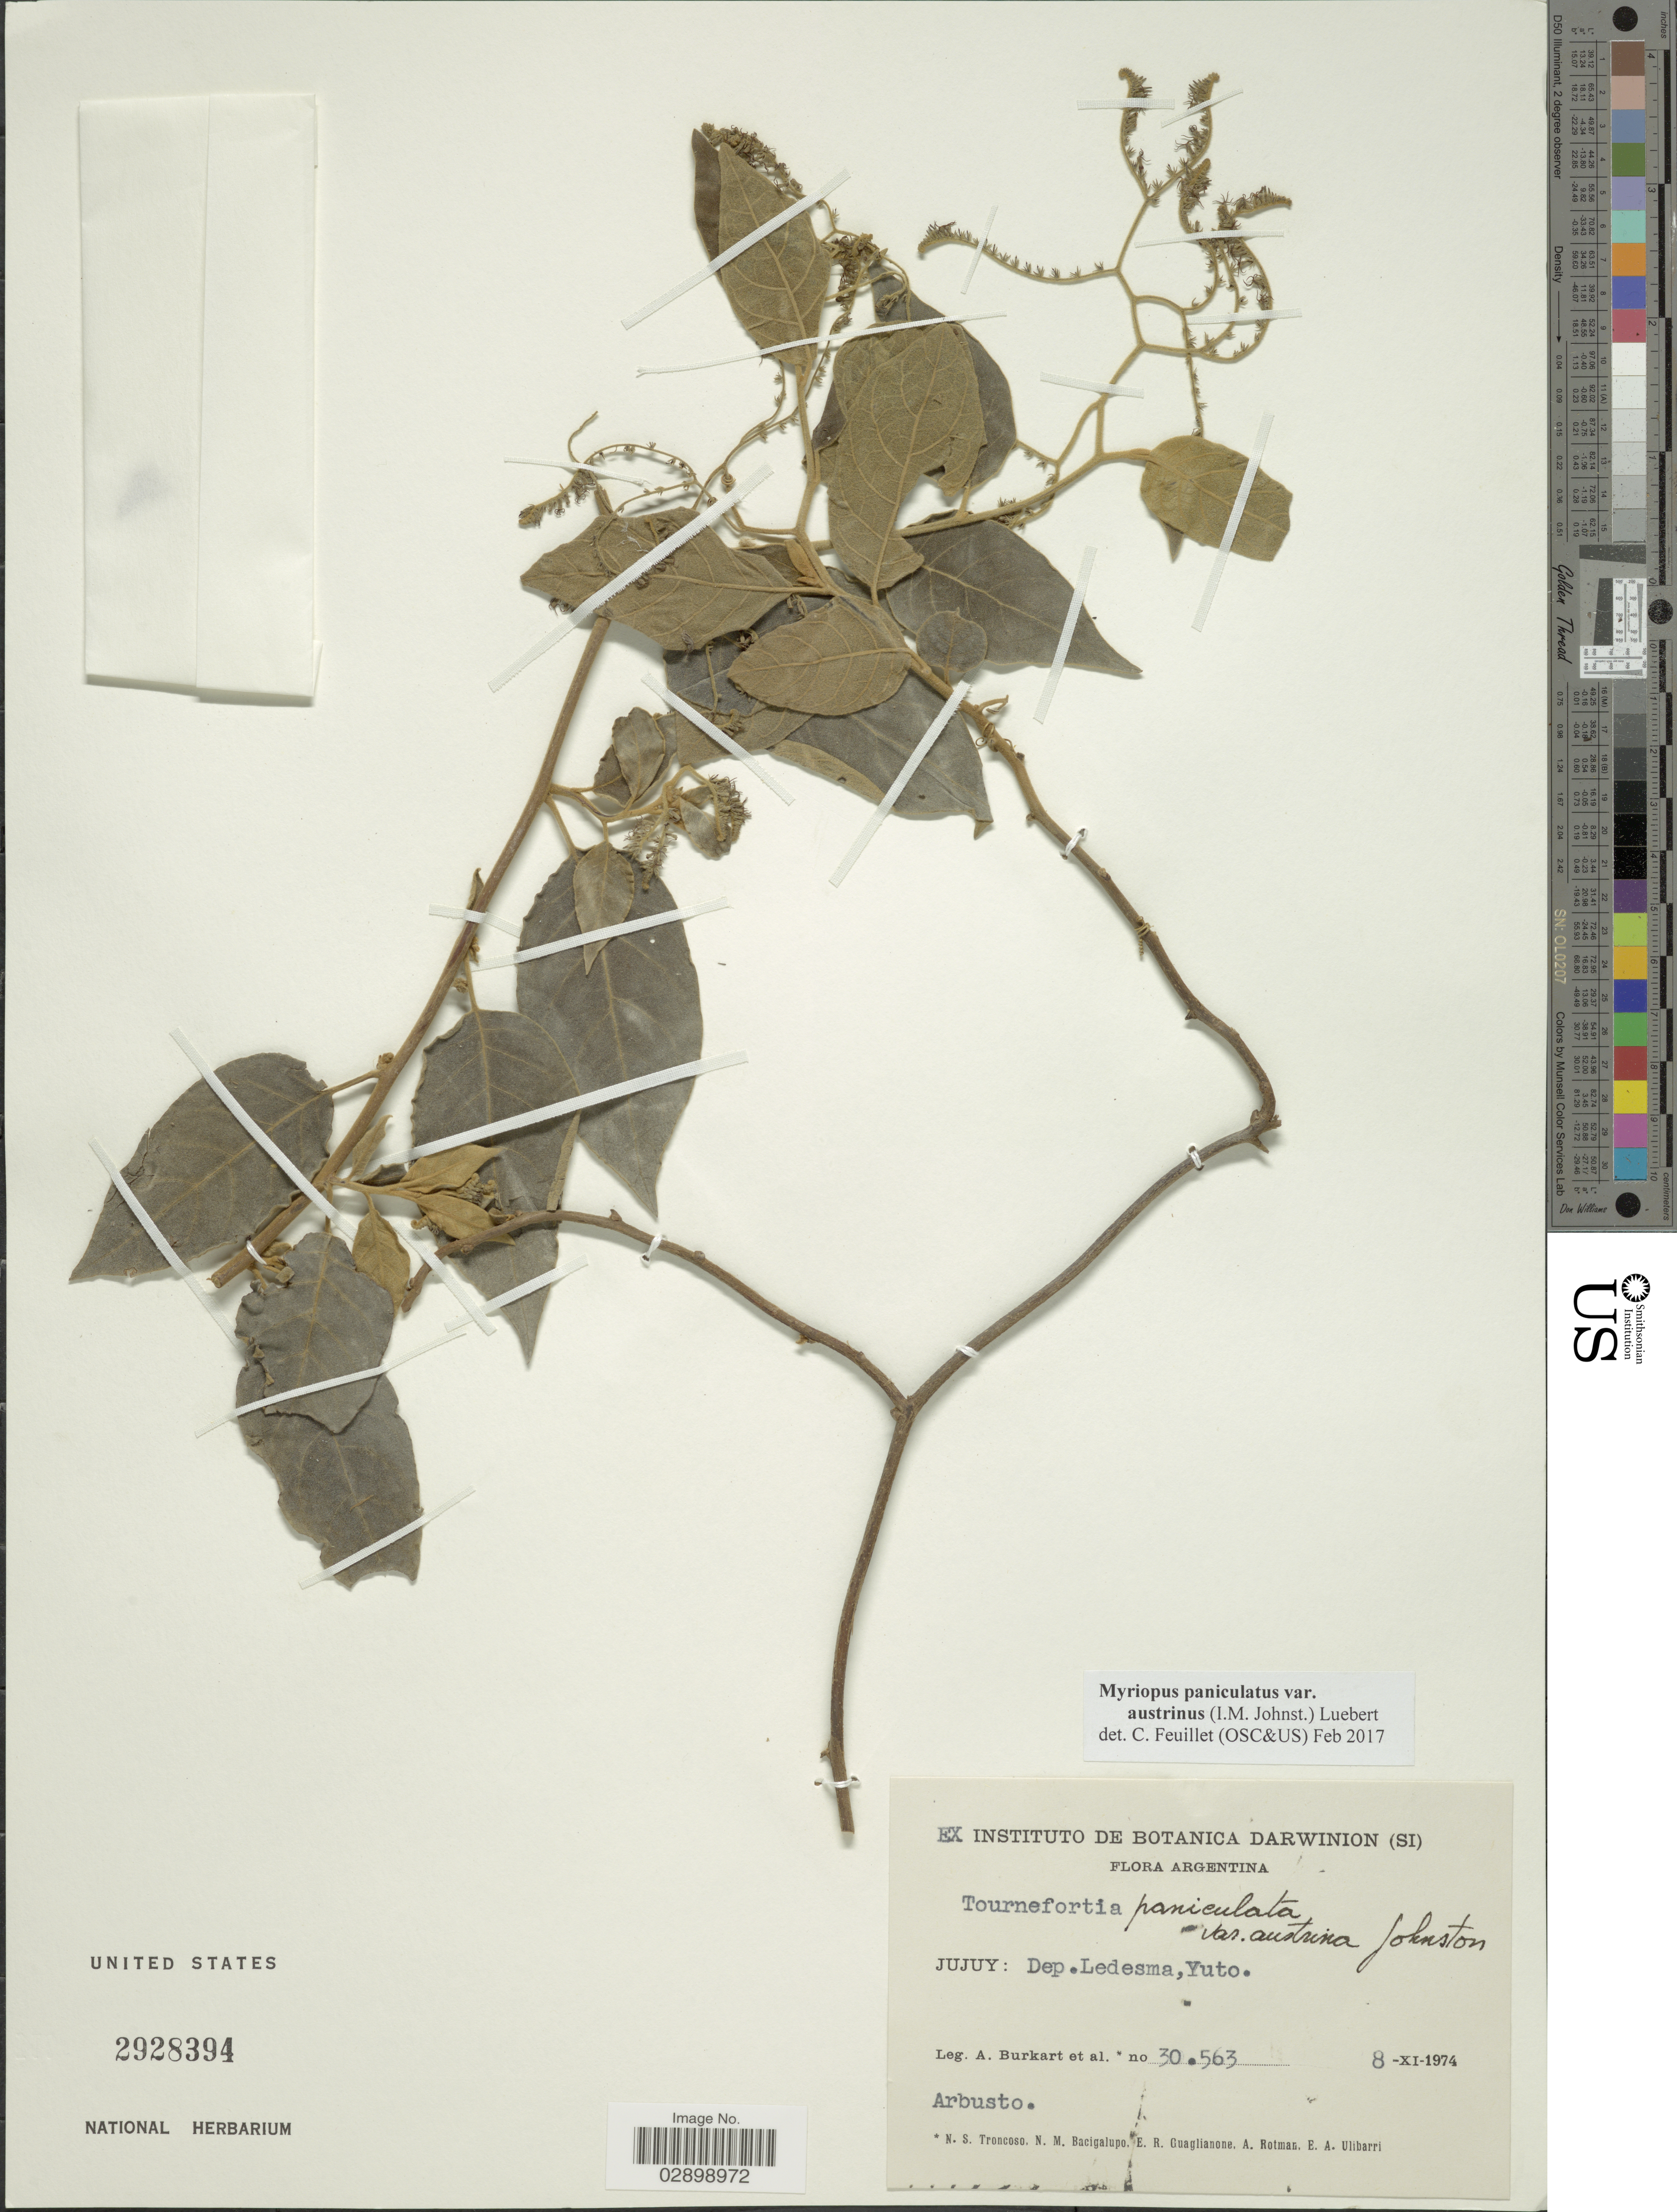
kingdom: Plantae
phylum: Tracheophyta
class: Magnoliopsida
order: Boraginales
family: Heliotropiaceae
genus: Myriopus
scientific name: Myriopus paniculatus var. austrinus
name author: (I.M. Johnst.)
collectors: A. E. Burkart, N. Troncoso, N. M. Bacigalupo, E. R. Guaglianone & et al.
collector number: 30563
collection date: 1974-11-08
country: Argentina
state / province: Jujuy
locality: Dep. Ledesma, Yuto.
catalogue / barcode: US 2928394